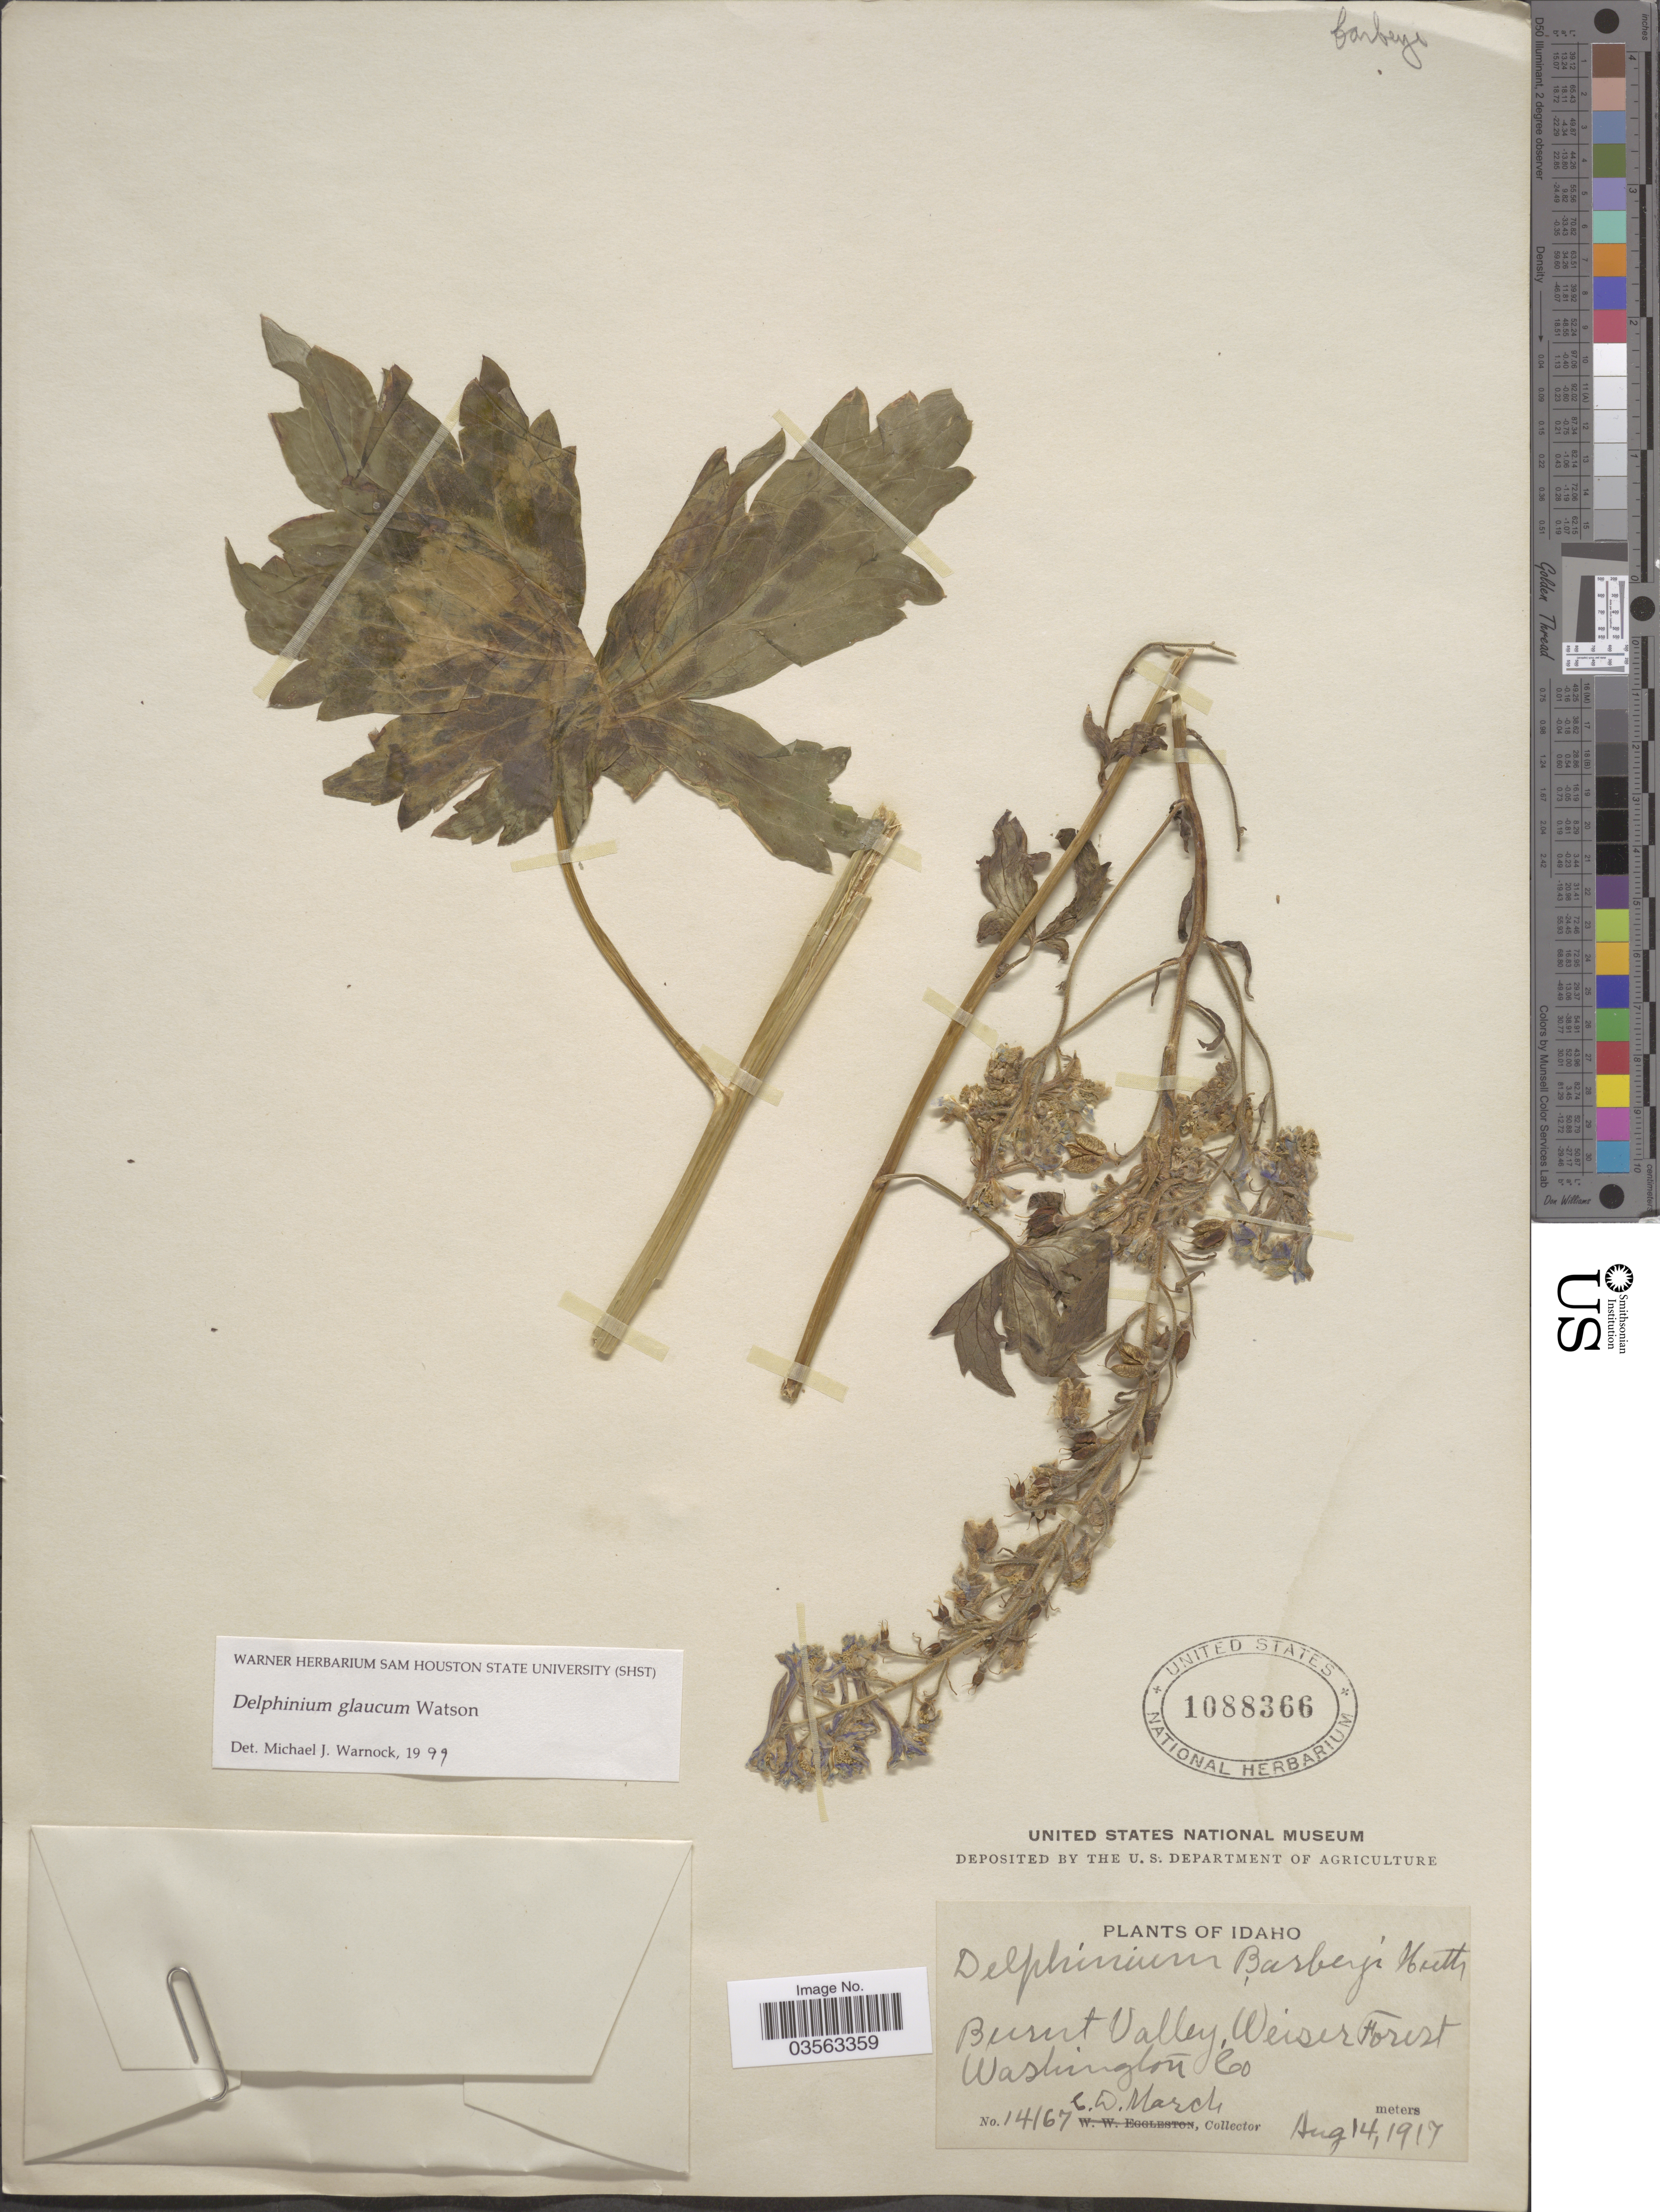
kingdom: Plantae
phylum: Tracheophyta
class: Magnoliopsida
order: Ranunculales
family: Ranunculaceae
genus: Delphinium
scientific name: Delphinium glaucum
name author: S. Watson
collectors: C. D. Marsh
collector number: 14167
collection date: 1917-08-14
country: United States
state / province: Idaho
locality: Burnt Valley, Weiser Forest Washington Co.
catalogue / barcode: US 1088366